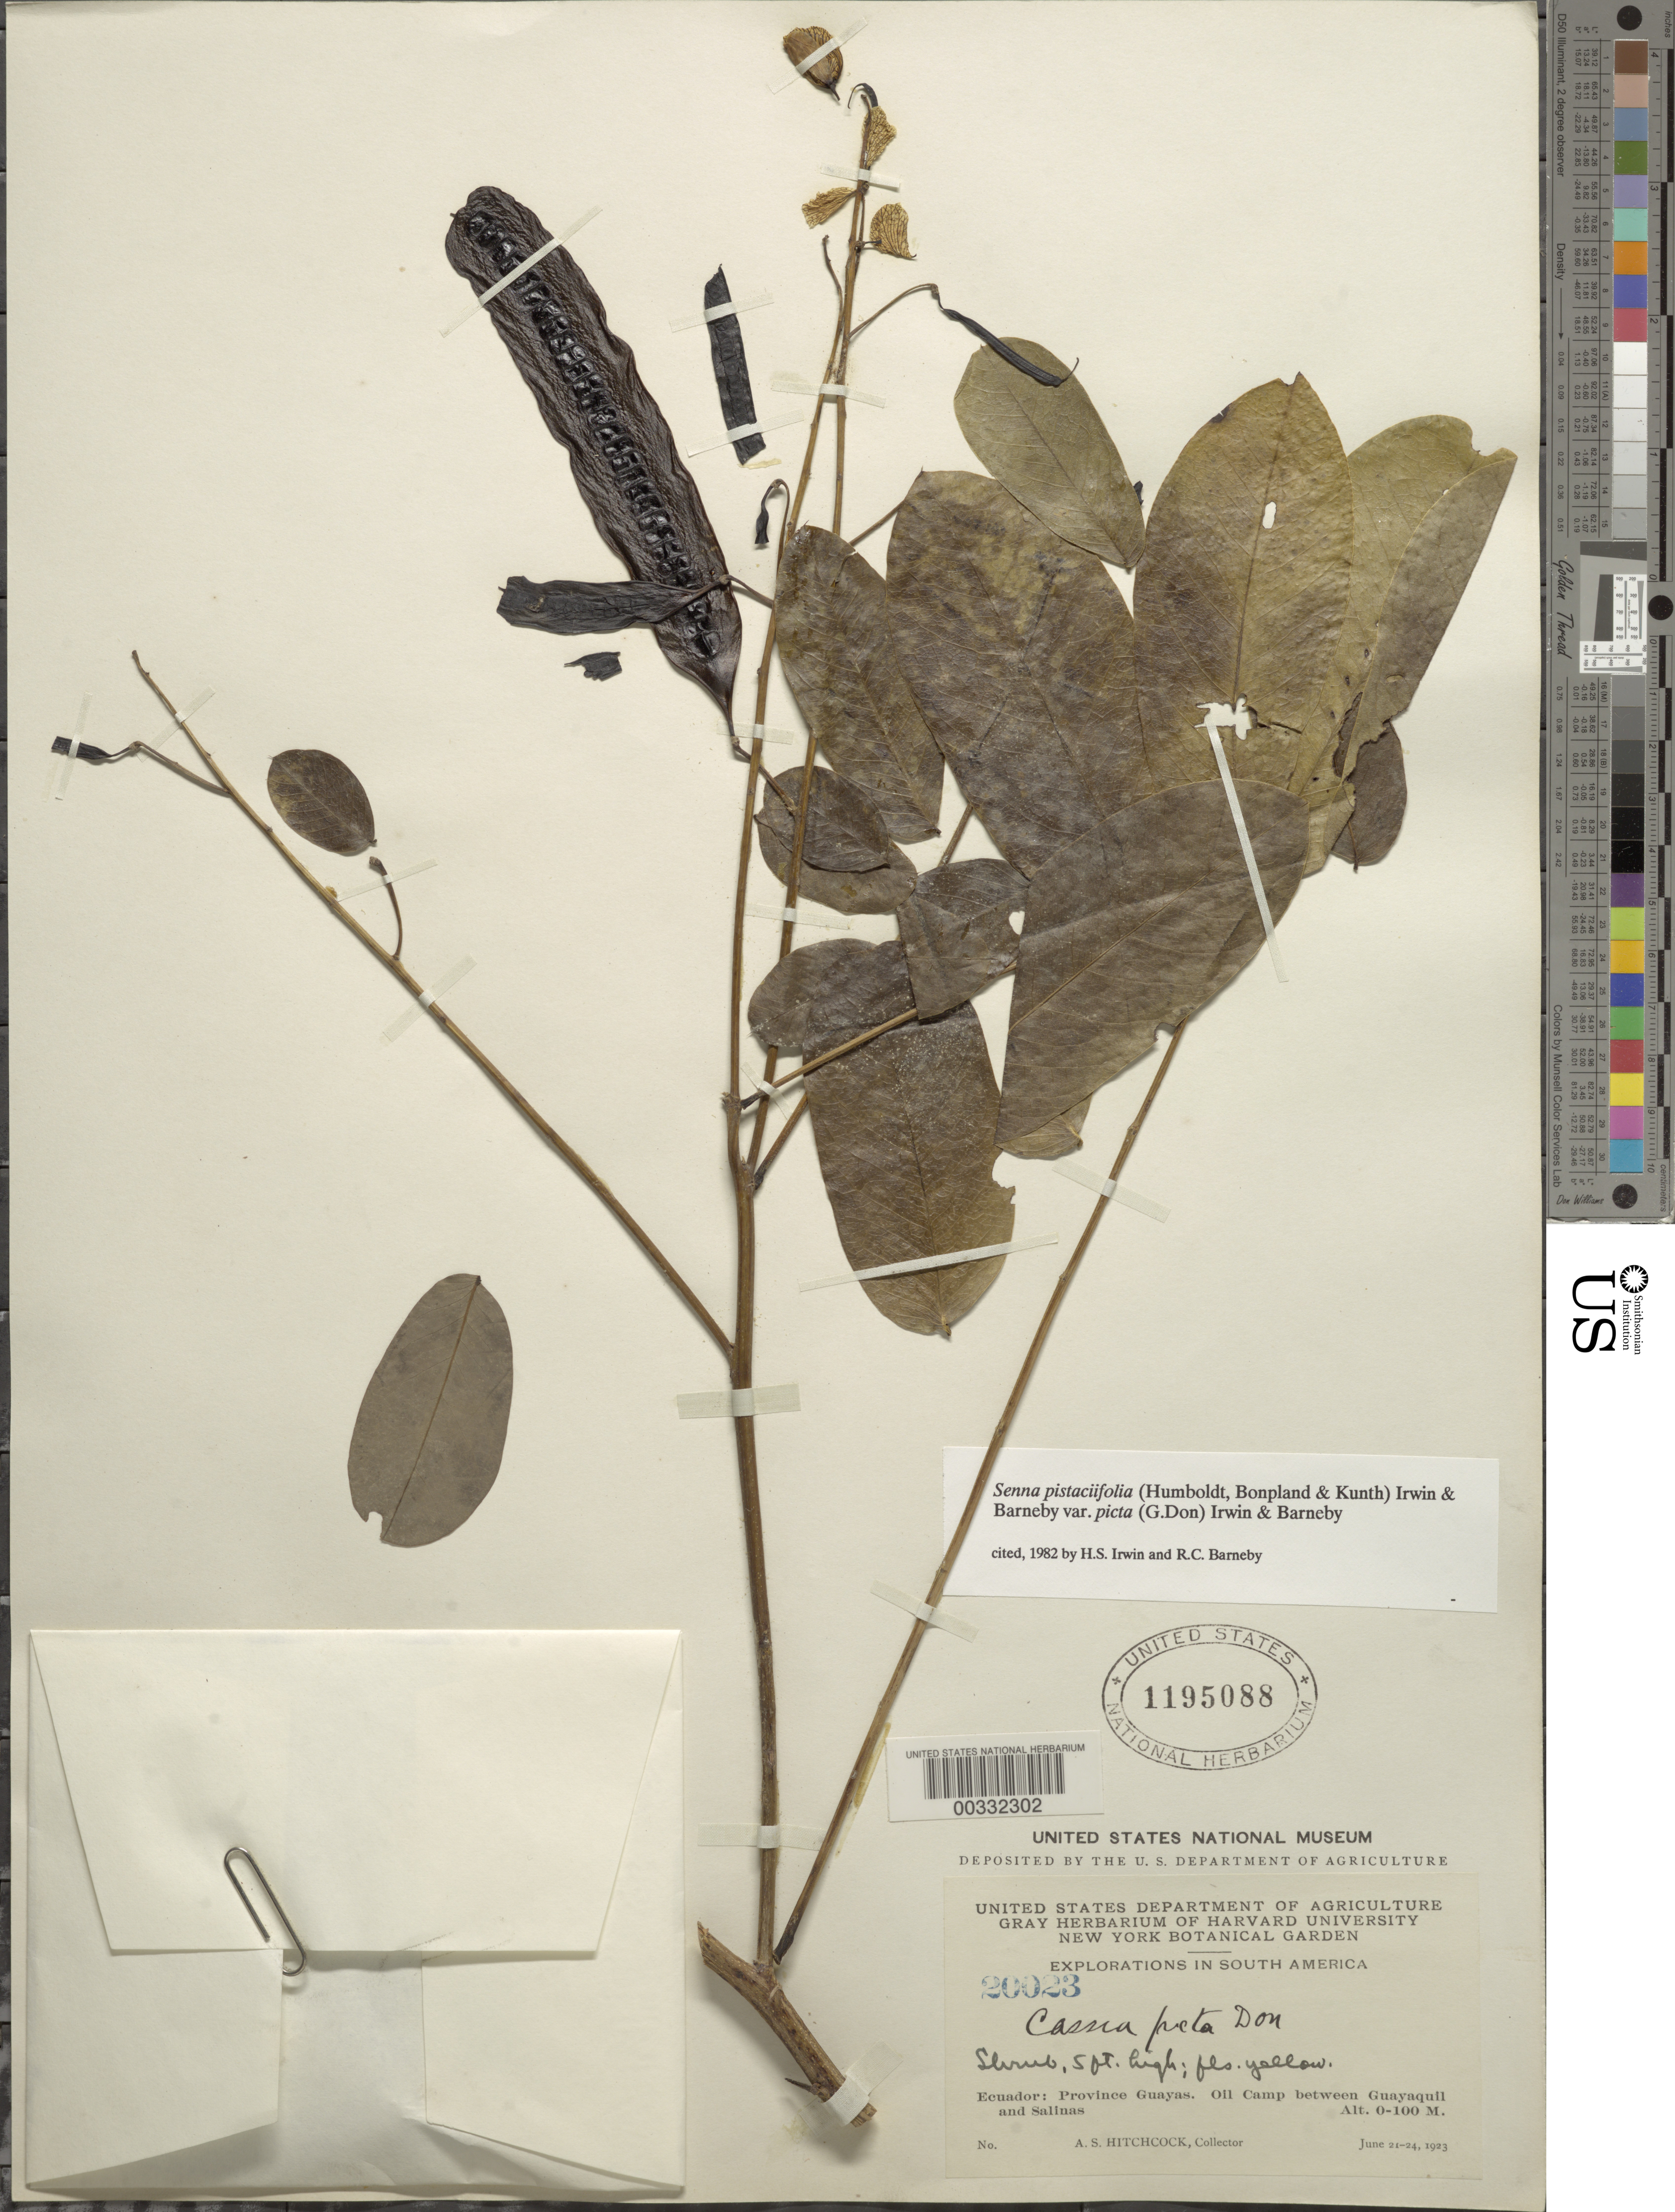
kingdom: Plantae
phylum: Tracheophyta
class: Magnoliopsida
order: Fabales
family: Fabaceae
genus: Senna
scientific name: Senna pistaciifolia var. picta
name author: (G. Don) H.S. Irwin & Barneby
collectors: A. S. Hitchcock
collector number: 20023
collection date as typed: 21 Jun 1923 to 24 Jun 1923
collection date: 1923-06-21/1923-06-24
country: Ecuador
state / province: Guayas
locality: Oil camp between Guayaquil and Salinas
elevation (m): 0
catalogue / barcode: US 1195088